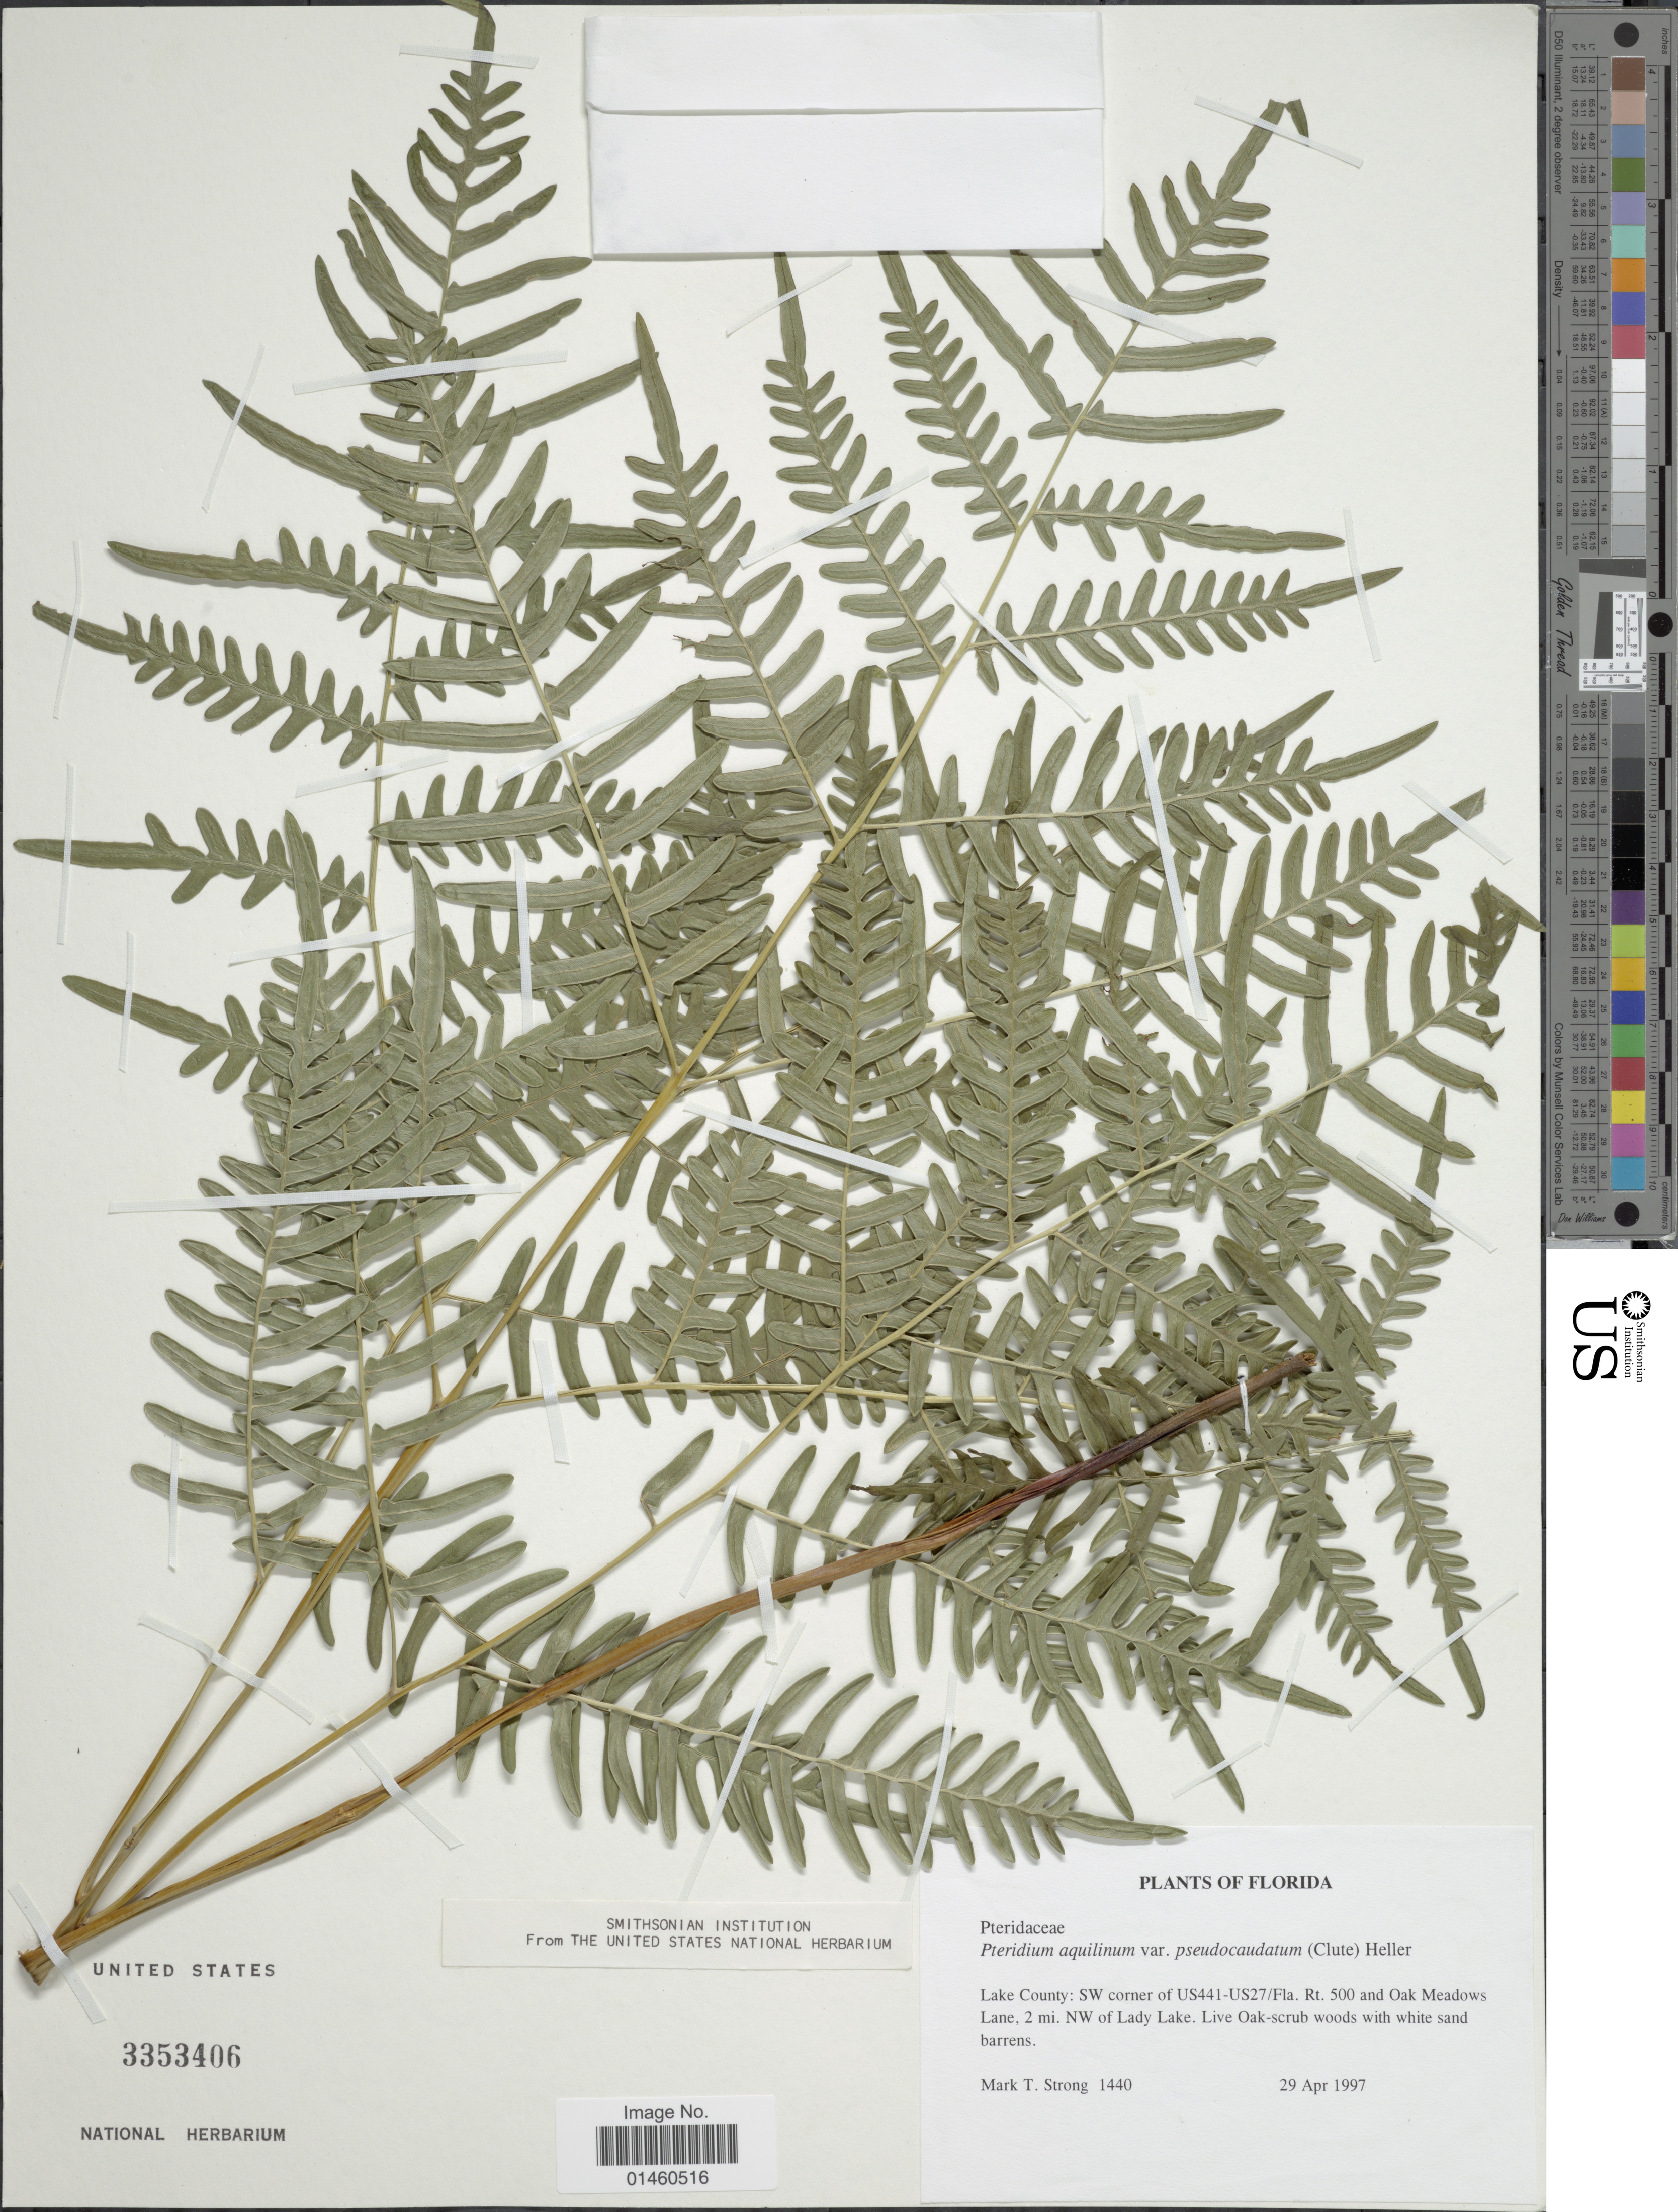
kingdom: Plantae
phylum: Tracheophyta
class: Polypodiopsida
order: Polypodiales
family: Dennstaedtiaceae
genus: Pteridium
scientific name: Pteridium aquilinum var. pseudocaudatum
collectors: M. T. Strong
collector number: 1440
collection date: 1997-04-29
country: United States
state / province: Florida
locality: Lake County: SW corner of USA441-US27/Fla. Rt. 500 and Oak Meadows Lane, 2 mi. NW of Lady Lake.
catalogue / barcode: US 3353406